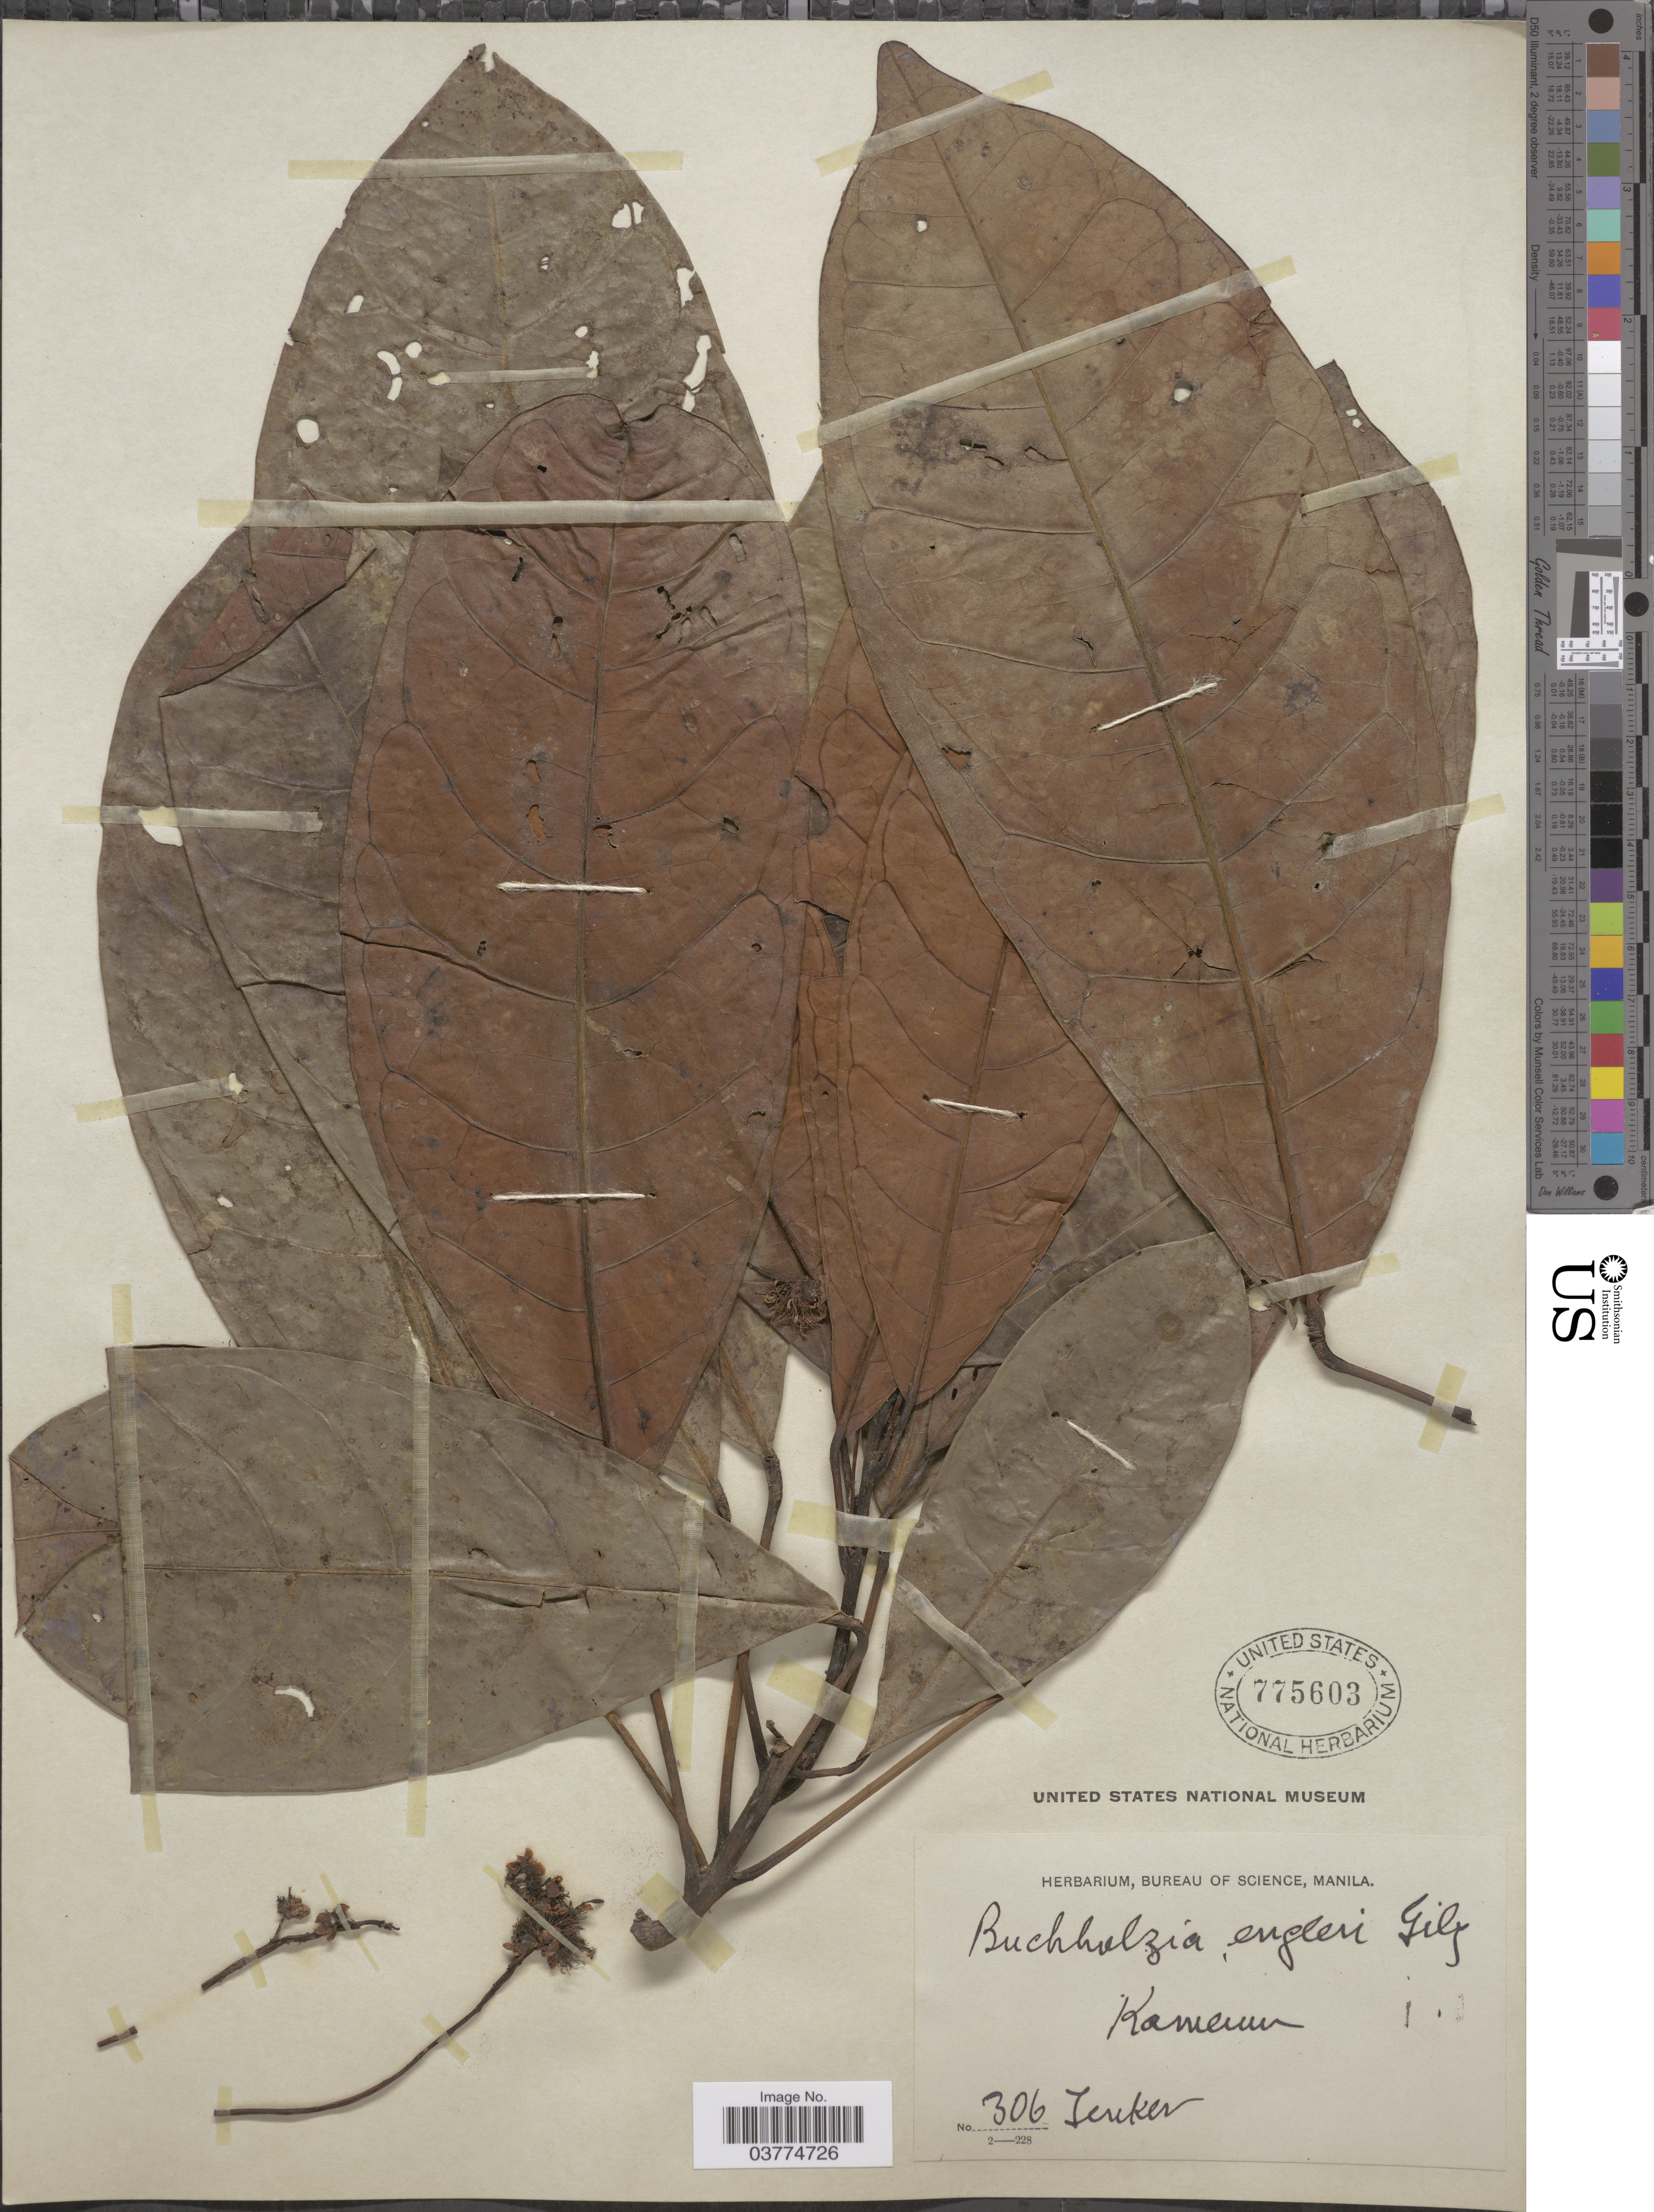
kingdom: Plantae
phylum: Tracheophyta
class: Magnoliopsida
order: Brassicales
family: Capparaceae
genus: Buchholzia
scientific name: Buchholzia engleri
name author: Gilg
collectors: Zenker, --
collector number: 306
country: Cameroon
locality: Kamerun.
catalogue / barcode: US 775603